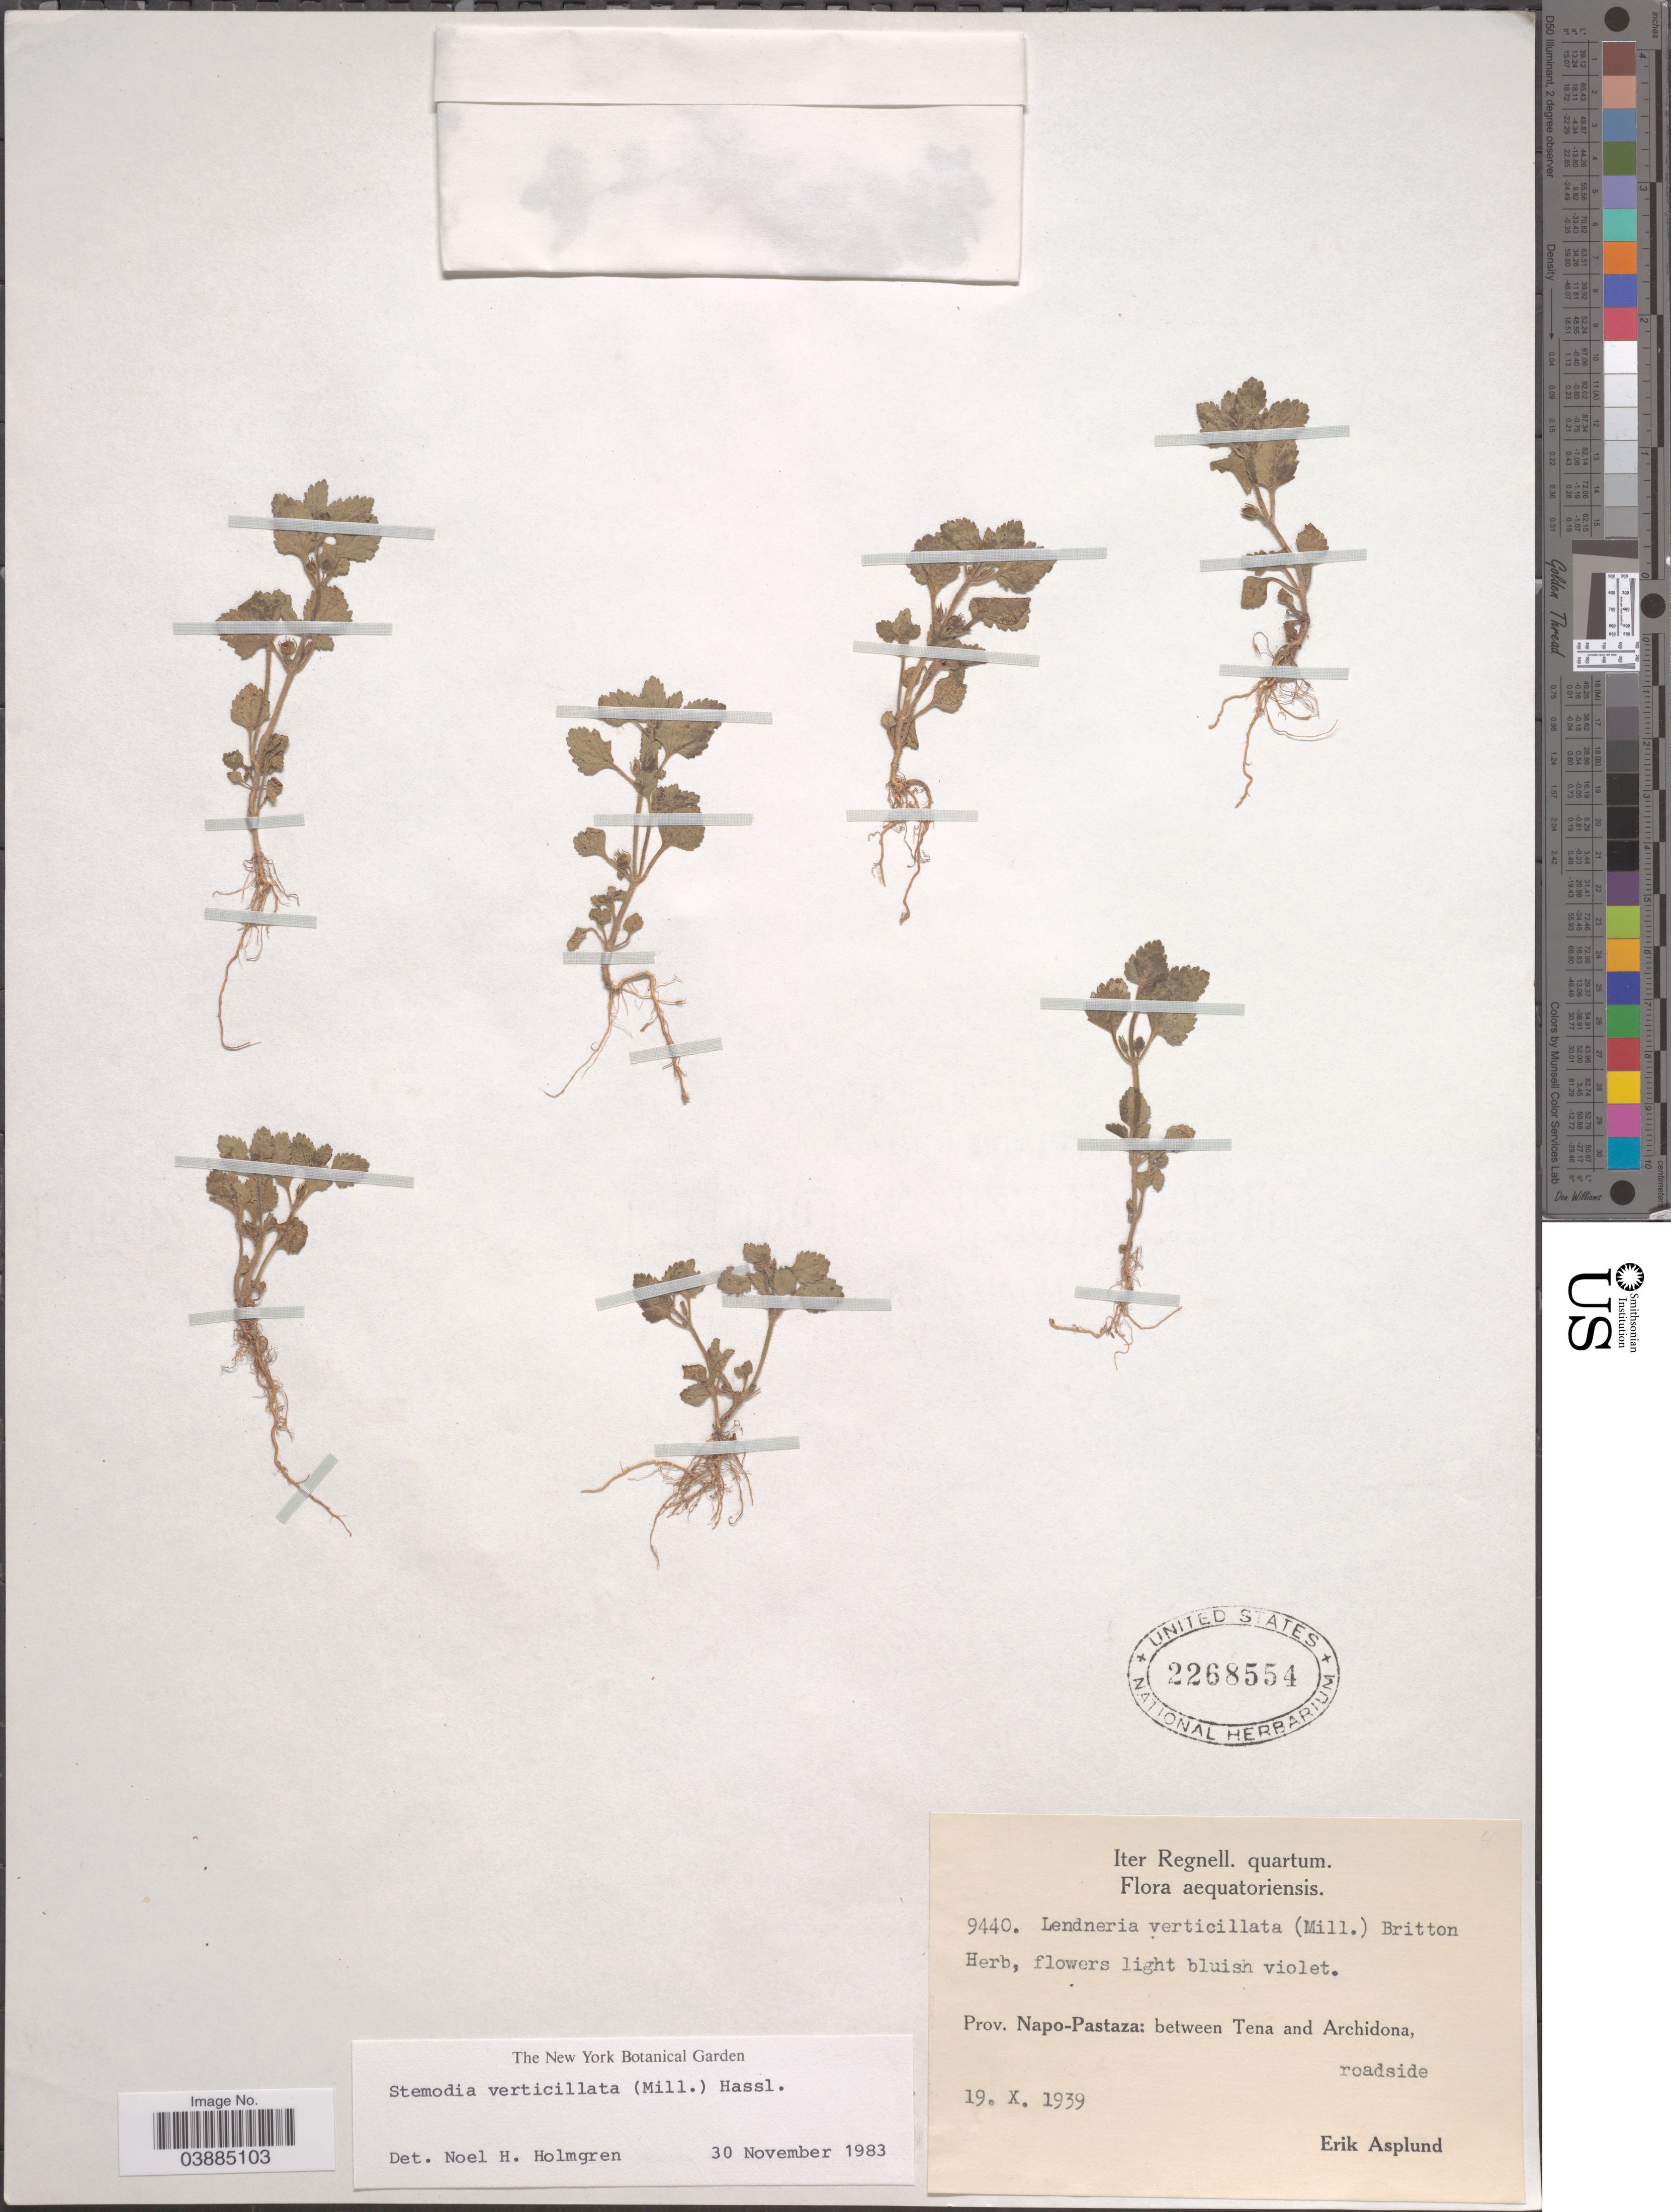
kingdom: Plantae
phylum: Tracheophyta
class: Magnoliopsida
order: Lamiales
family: Plantaginaceae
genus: Stemodia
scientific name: Stemodia verticillata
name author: (Mill.) Hassl.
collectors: E. Asplund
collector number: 9440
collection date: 1939-10-19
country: Ecuador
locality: Prov. Napo-Pastaza: between Tena and Archidona.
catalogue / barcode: US 2268554